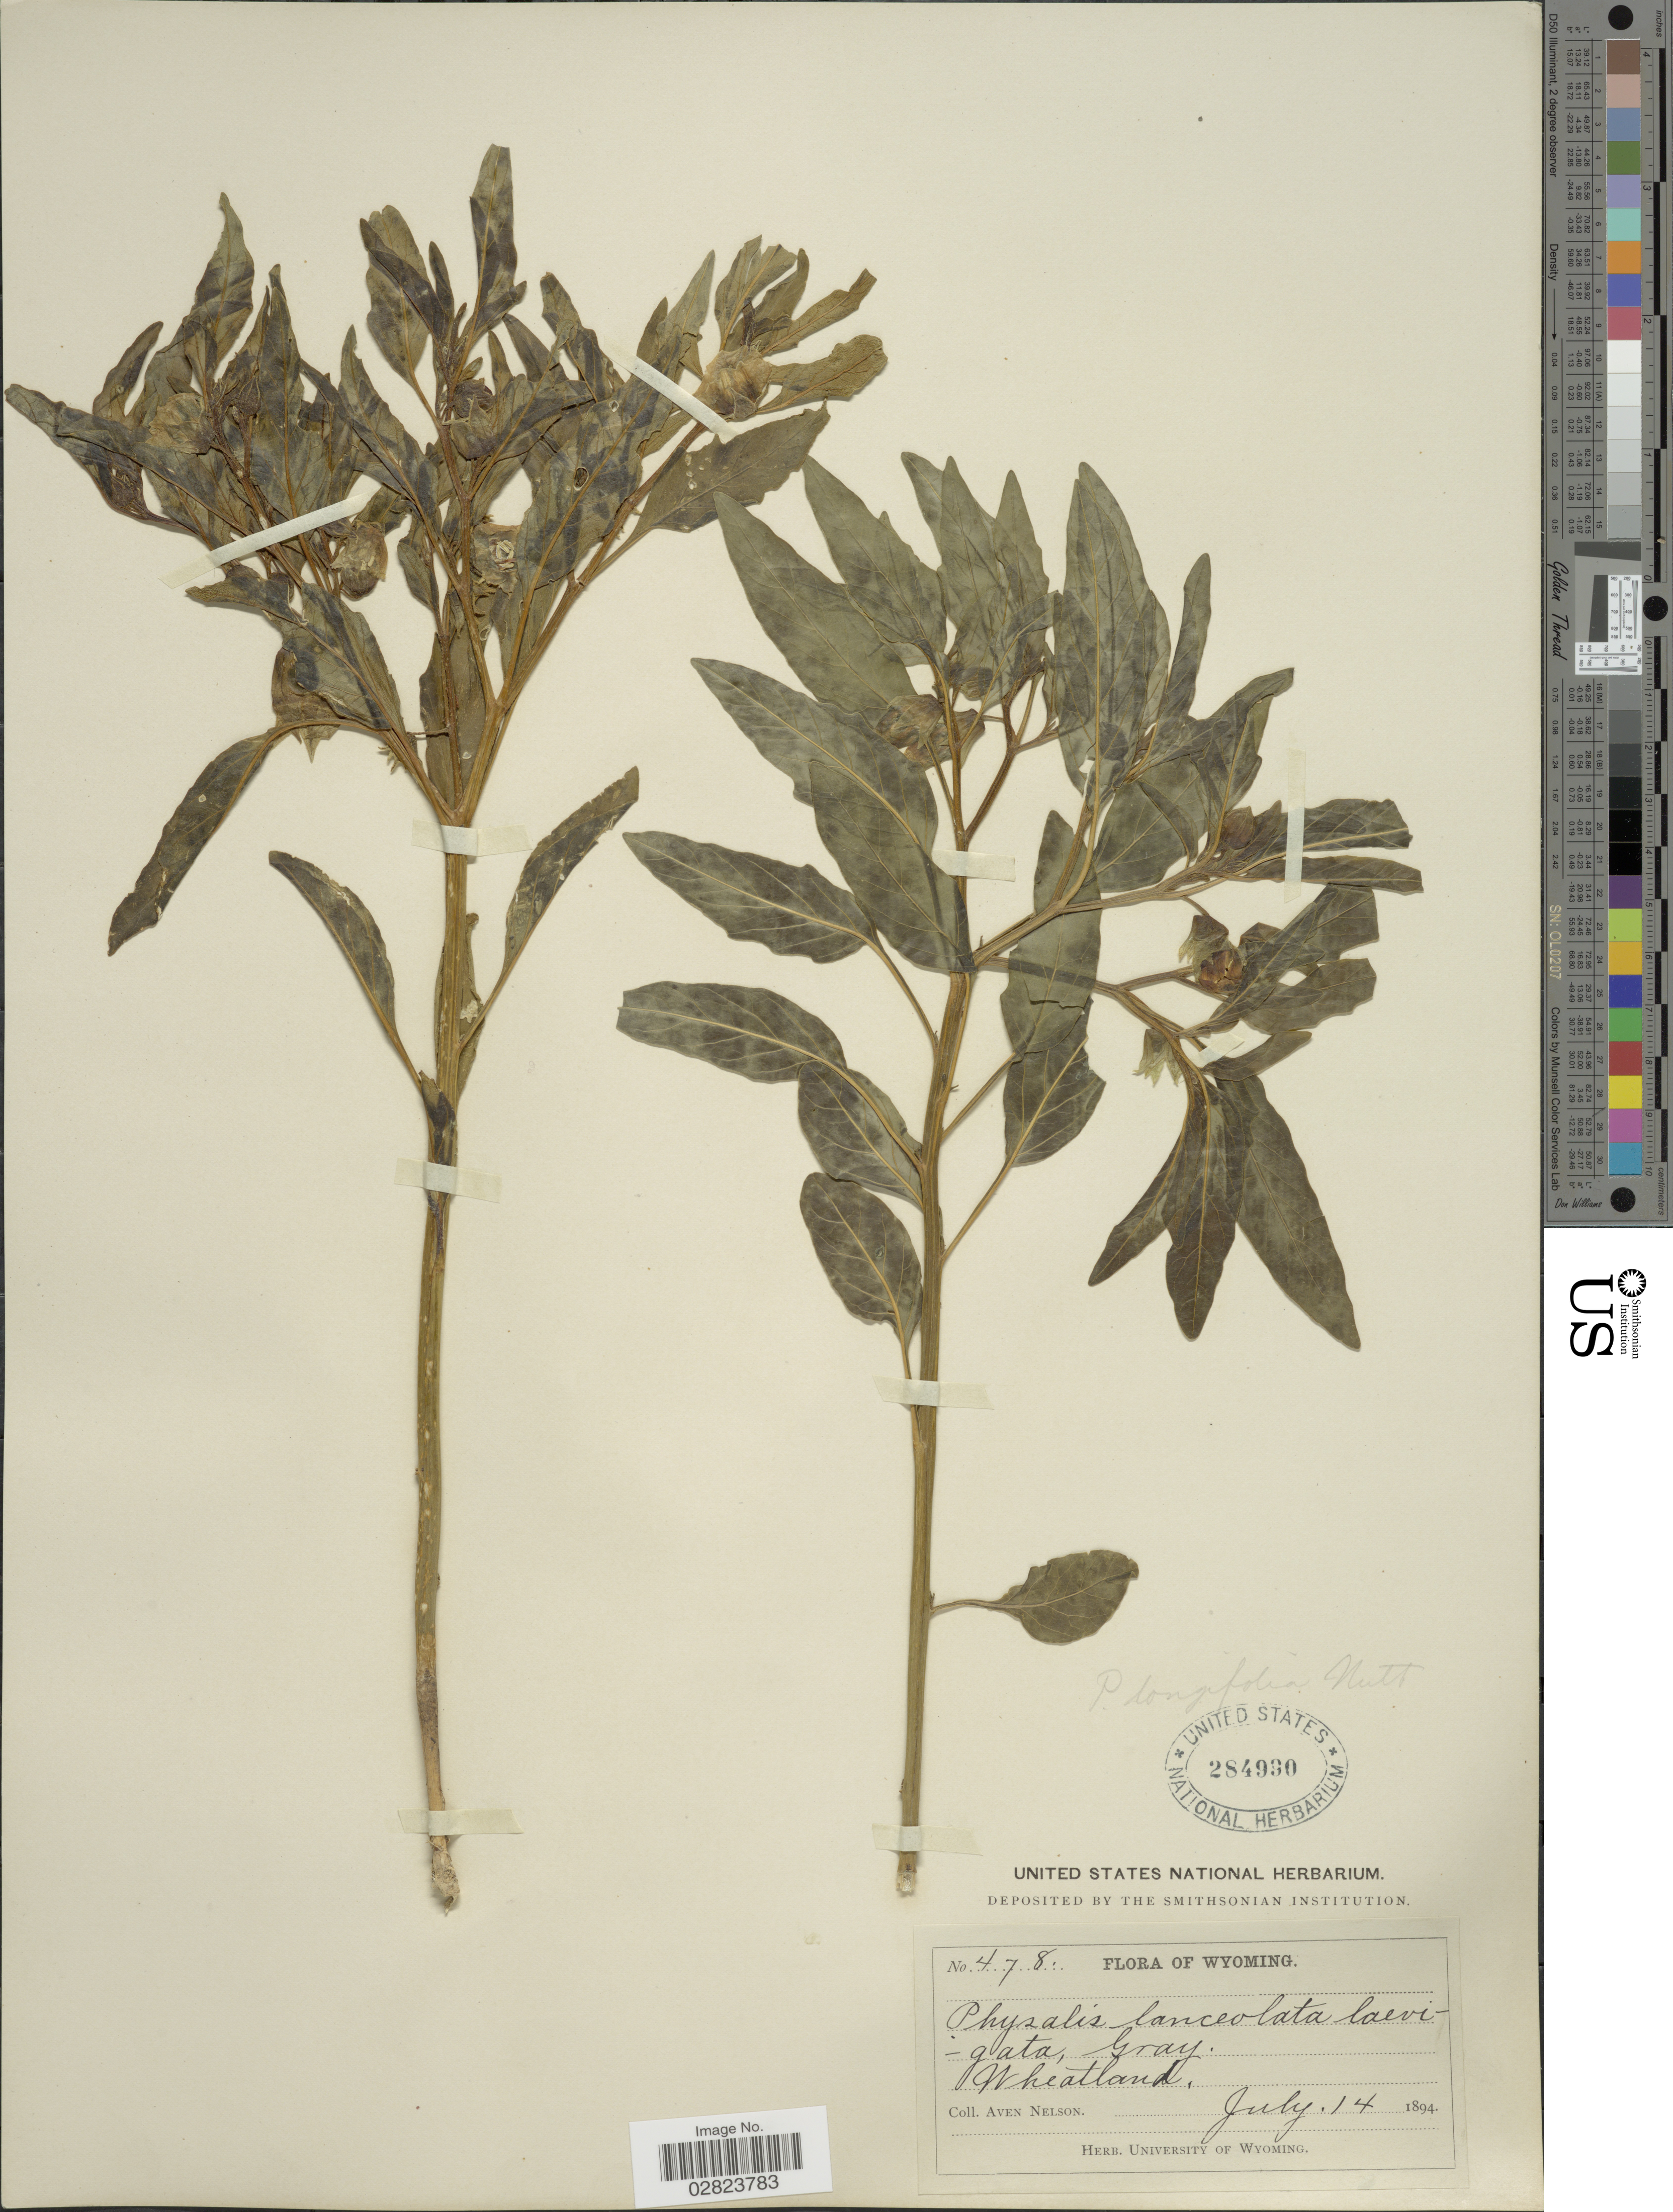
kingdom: Plantae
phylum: Tracheophyta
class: Magnoliopsida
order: Solanales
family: Solanaceae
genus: Physalis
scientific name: Physalis longifolia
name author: Nutt.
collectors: A. Nelson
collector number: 478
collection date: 1894-07-14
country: United States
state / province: Wyoming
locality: Wheatland.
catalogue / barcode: US 284990